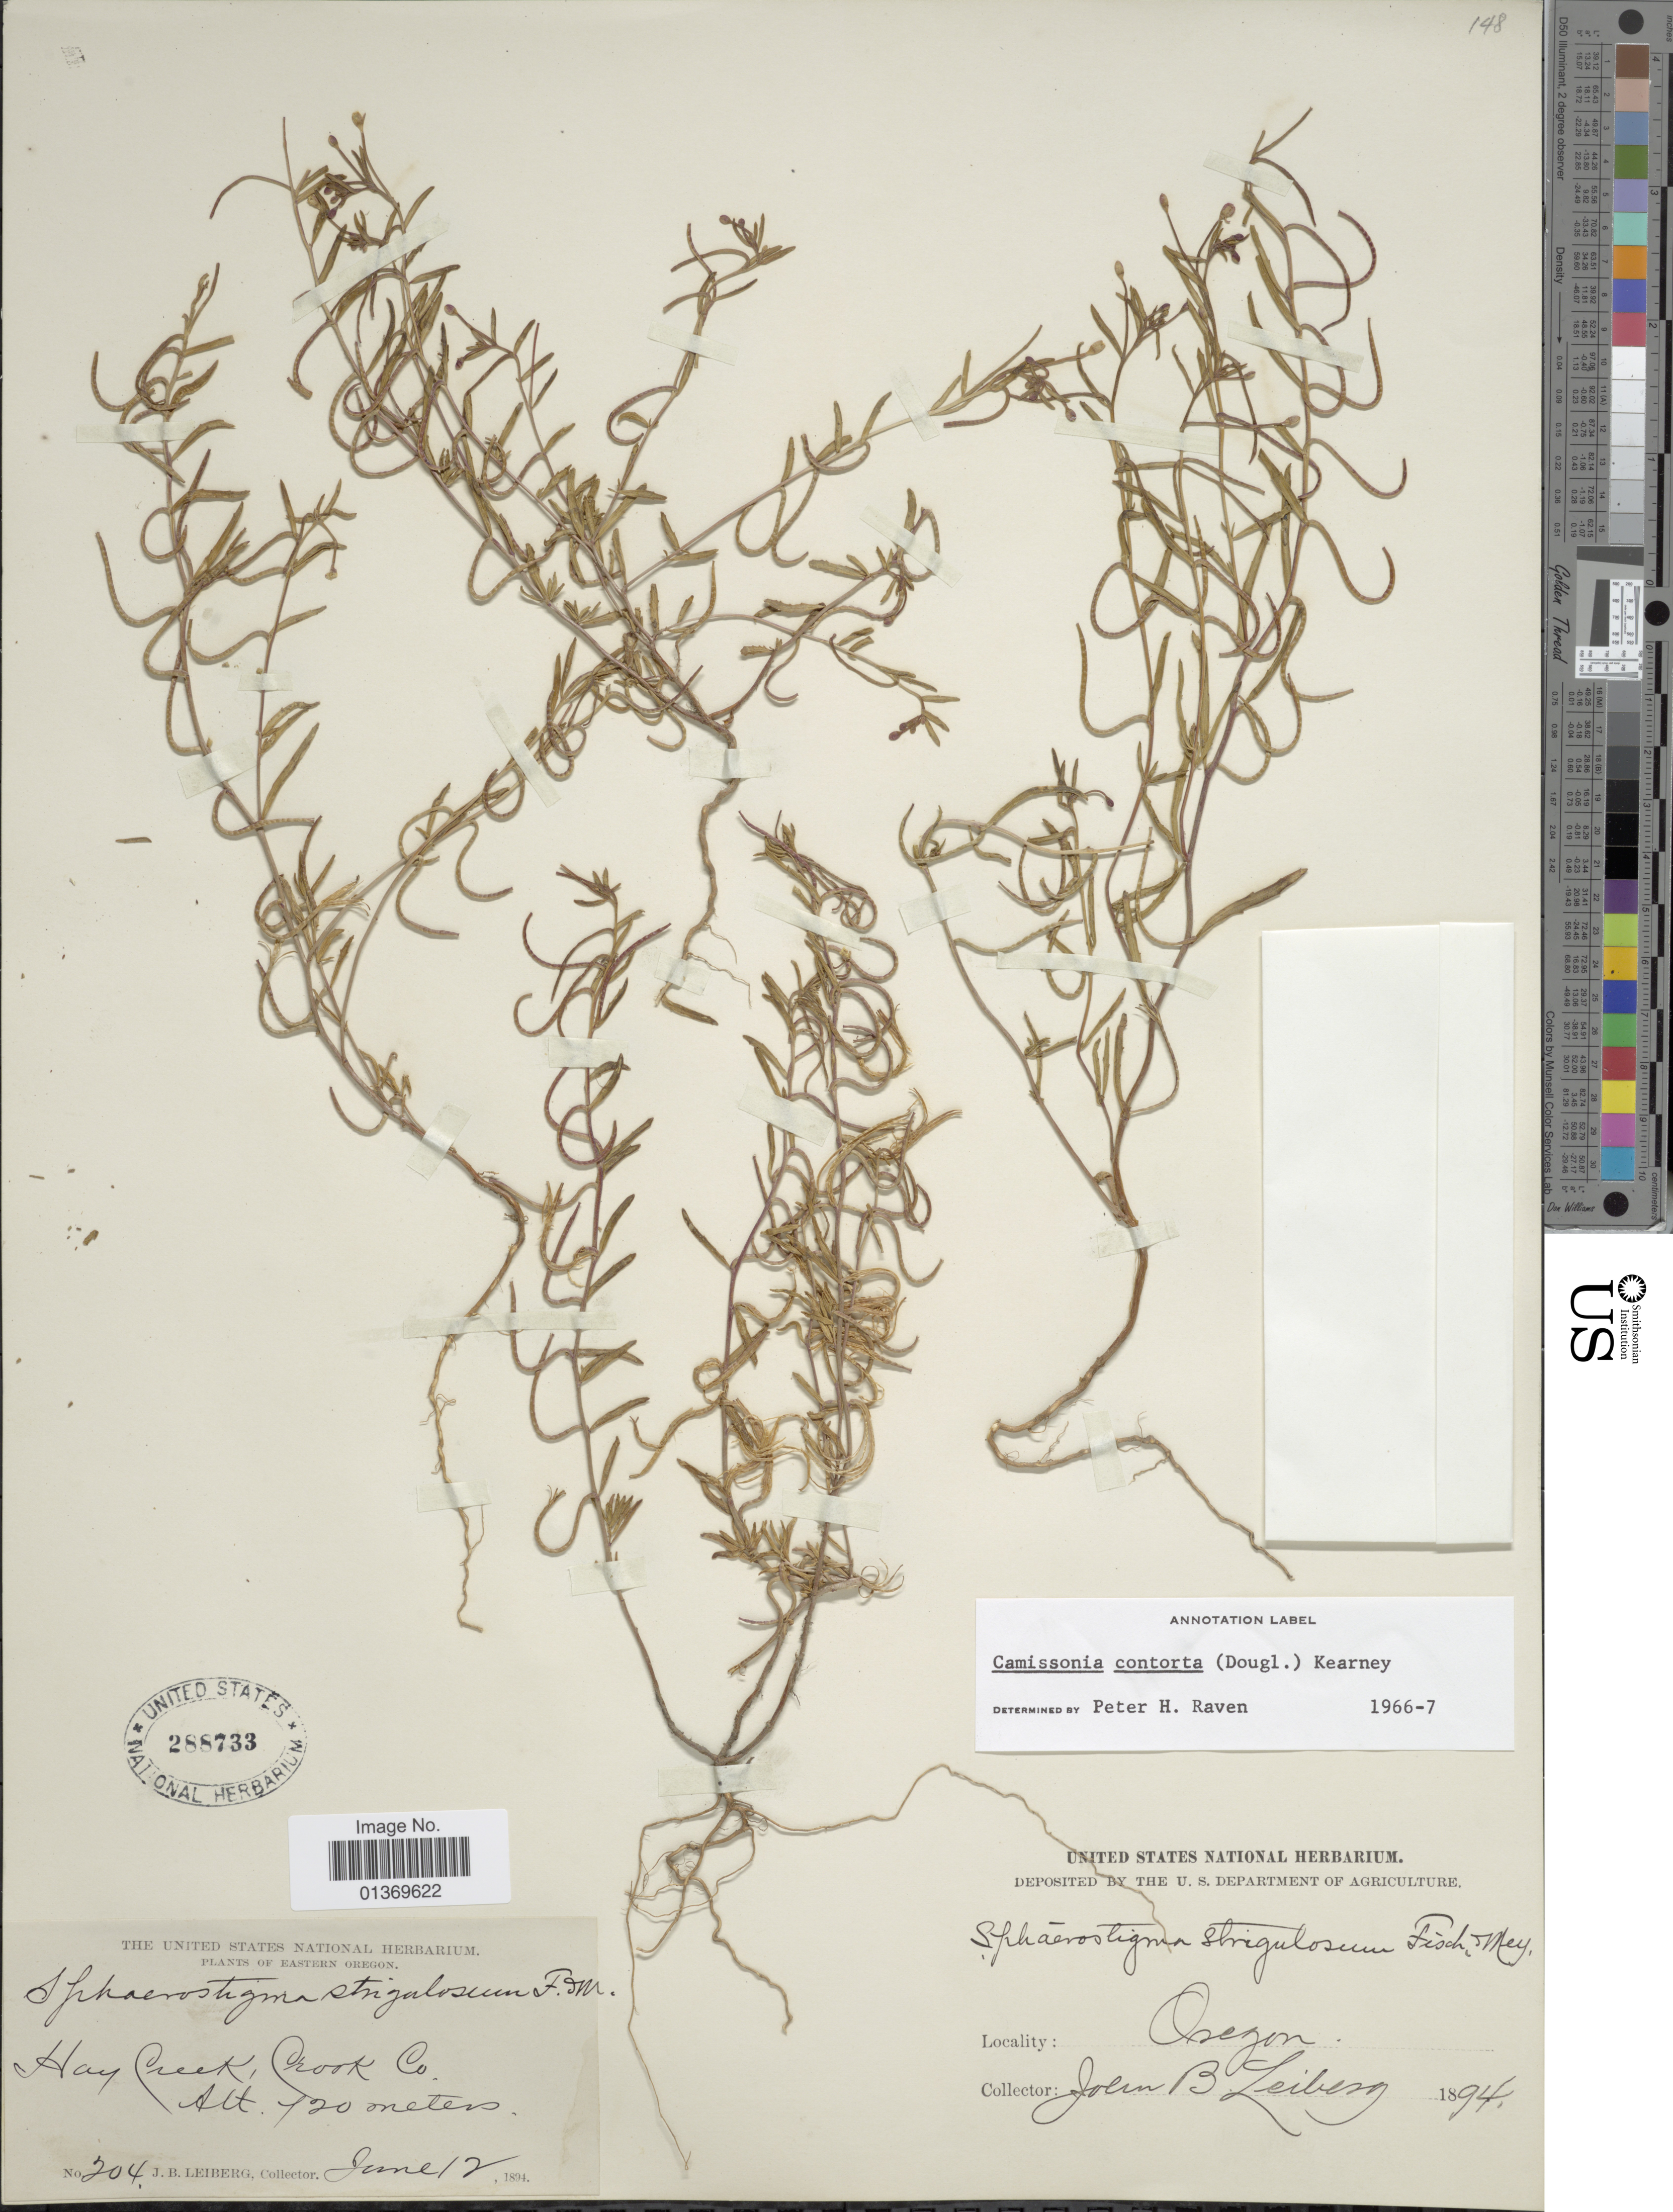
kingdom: Plantae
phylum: Tracheophyta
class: Magnoliopsida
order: Myrtales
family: Onagraceae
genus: Camissonia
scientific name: Camissonia contorta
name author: (Douglas) Kearney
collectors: J. B. Leiberg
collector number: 204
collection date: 1894-06-12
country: United States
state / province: Oregon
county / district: Crook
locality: Eastern Oregon, Hay Creek, Crook Co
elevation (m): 720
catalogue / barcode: US 288733